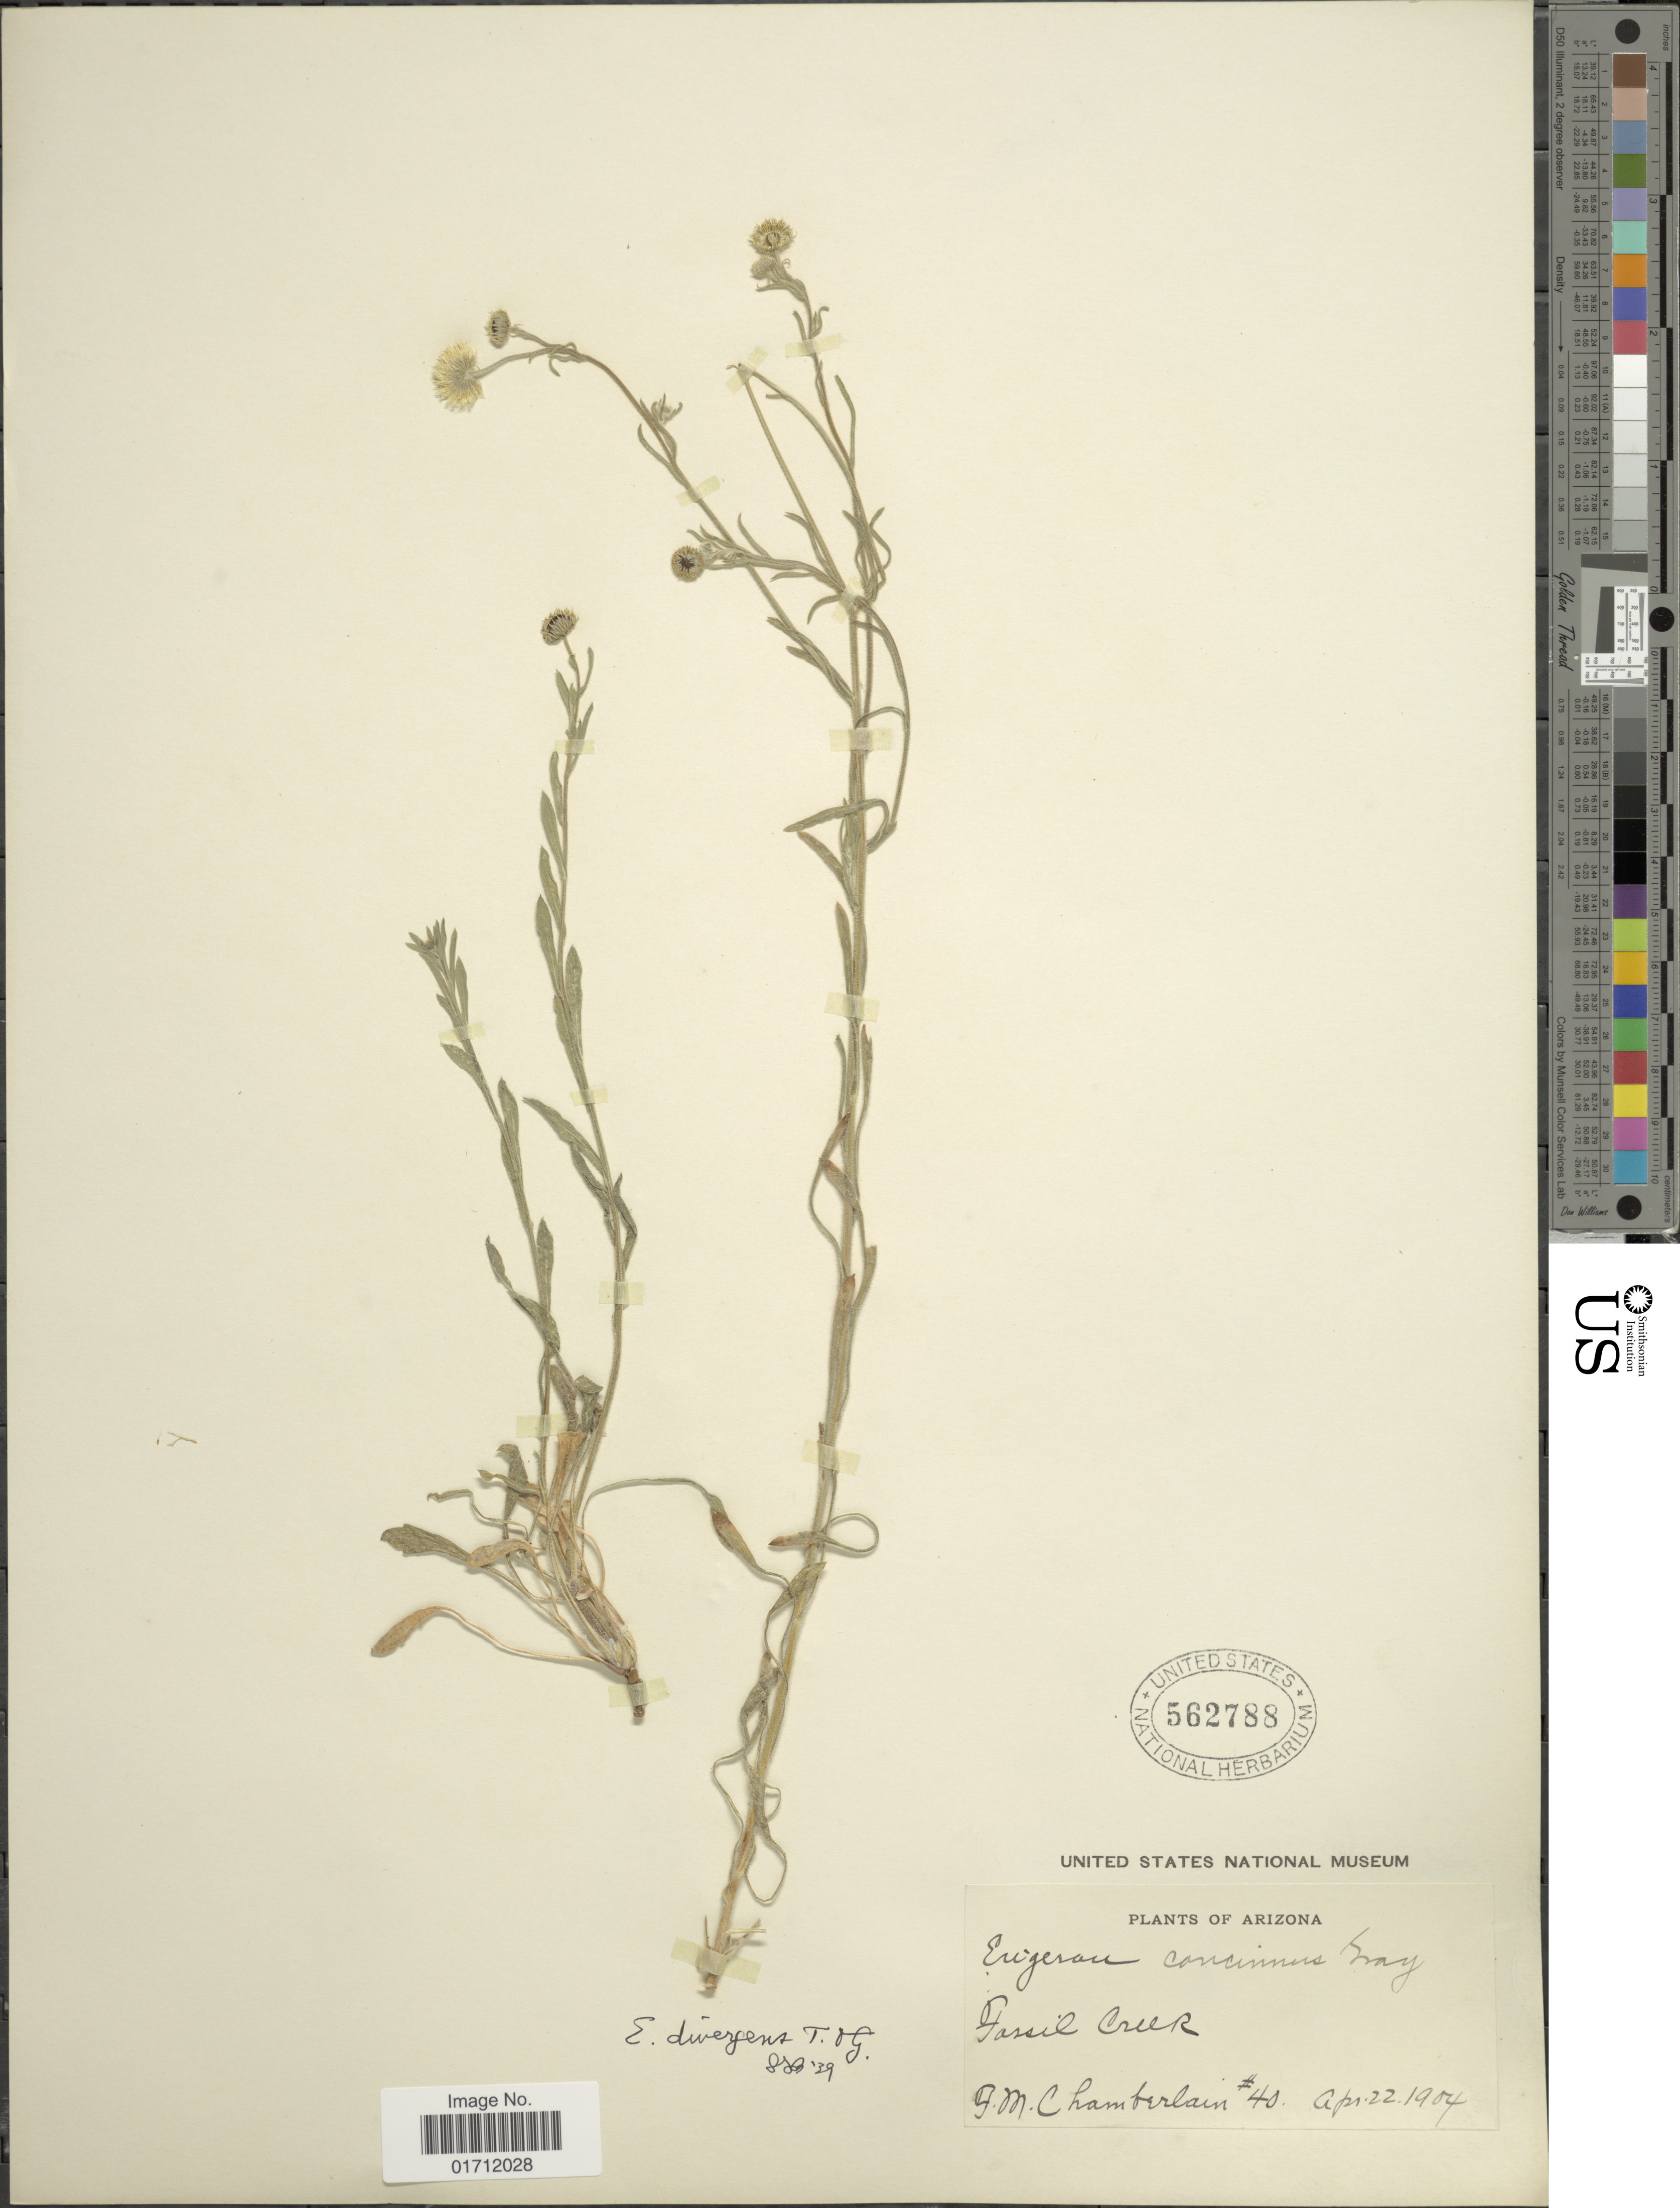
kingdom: Plantae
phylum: Tracheophyta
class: Magnoliopsida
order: Asterales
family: Asteraceae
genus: Erigeron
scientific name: Erigeron divergens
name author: Torr. & A. Gray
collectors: F. Chamberlain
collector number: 40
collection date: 1904-04-22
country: United States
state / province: Arizona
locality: Fossil Creek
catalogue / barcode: US 562788